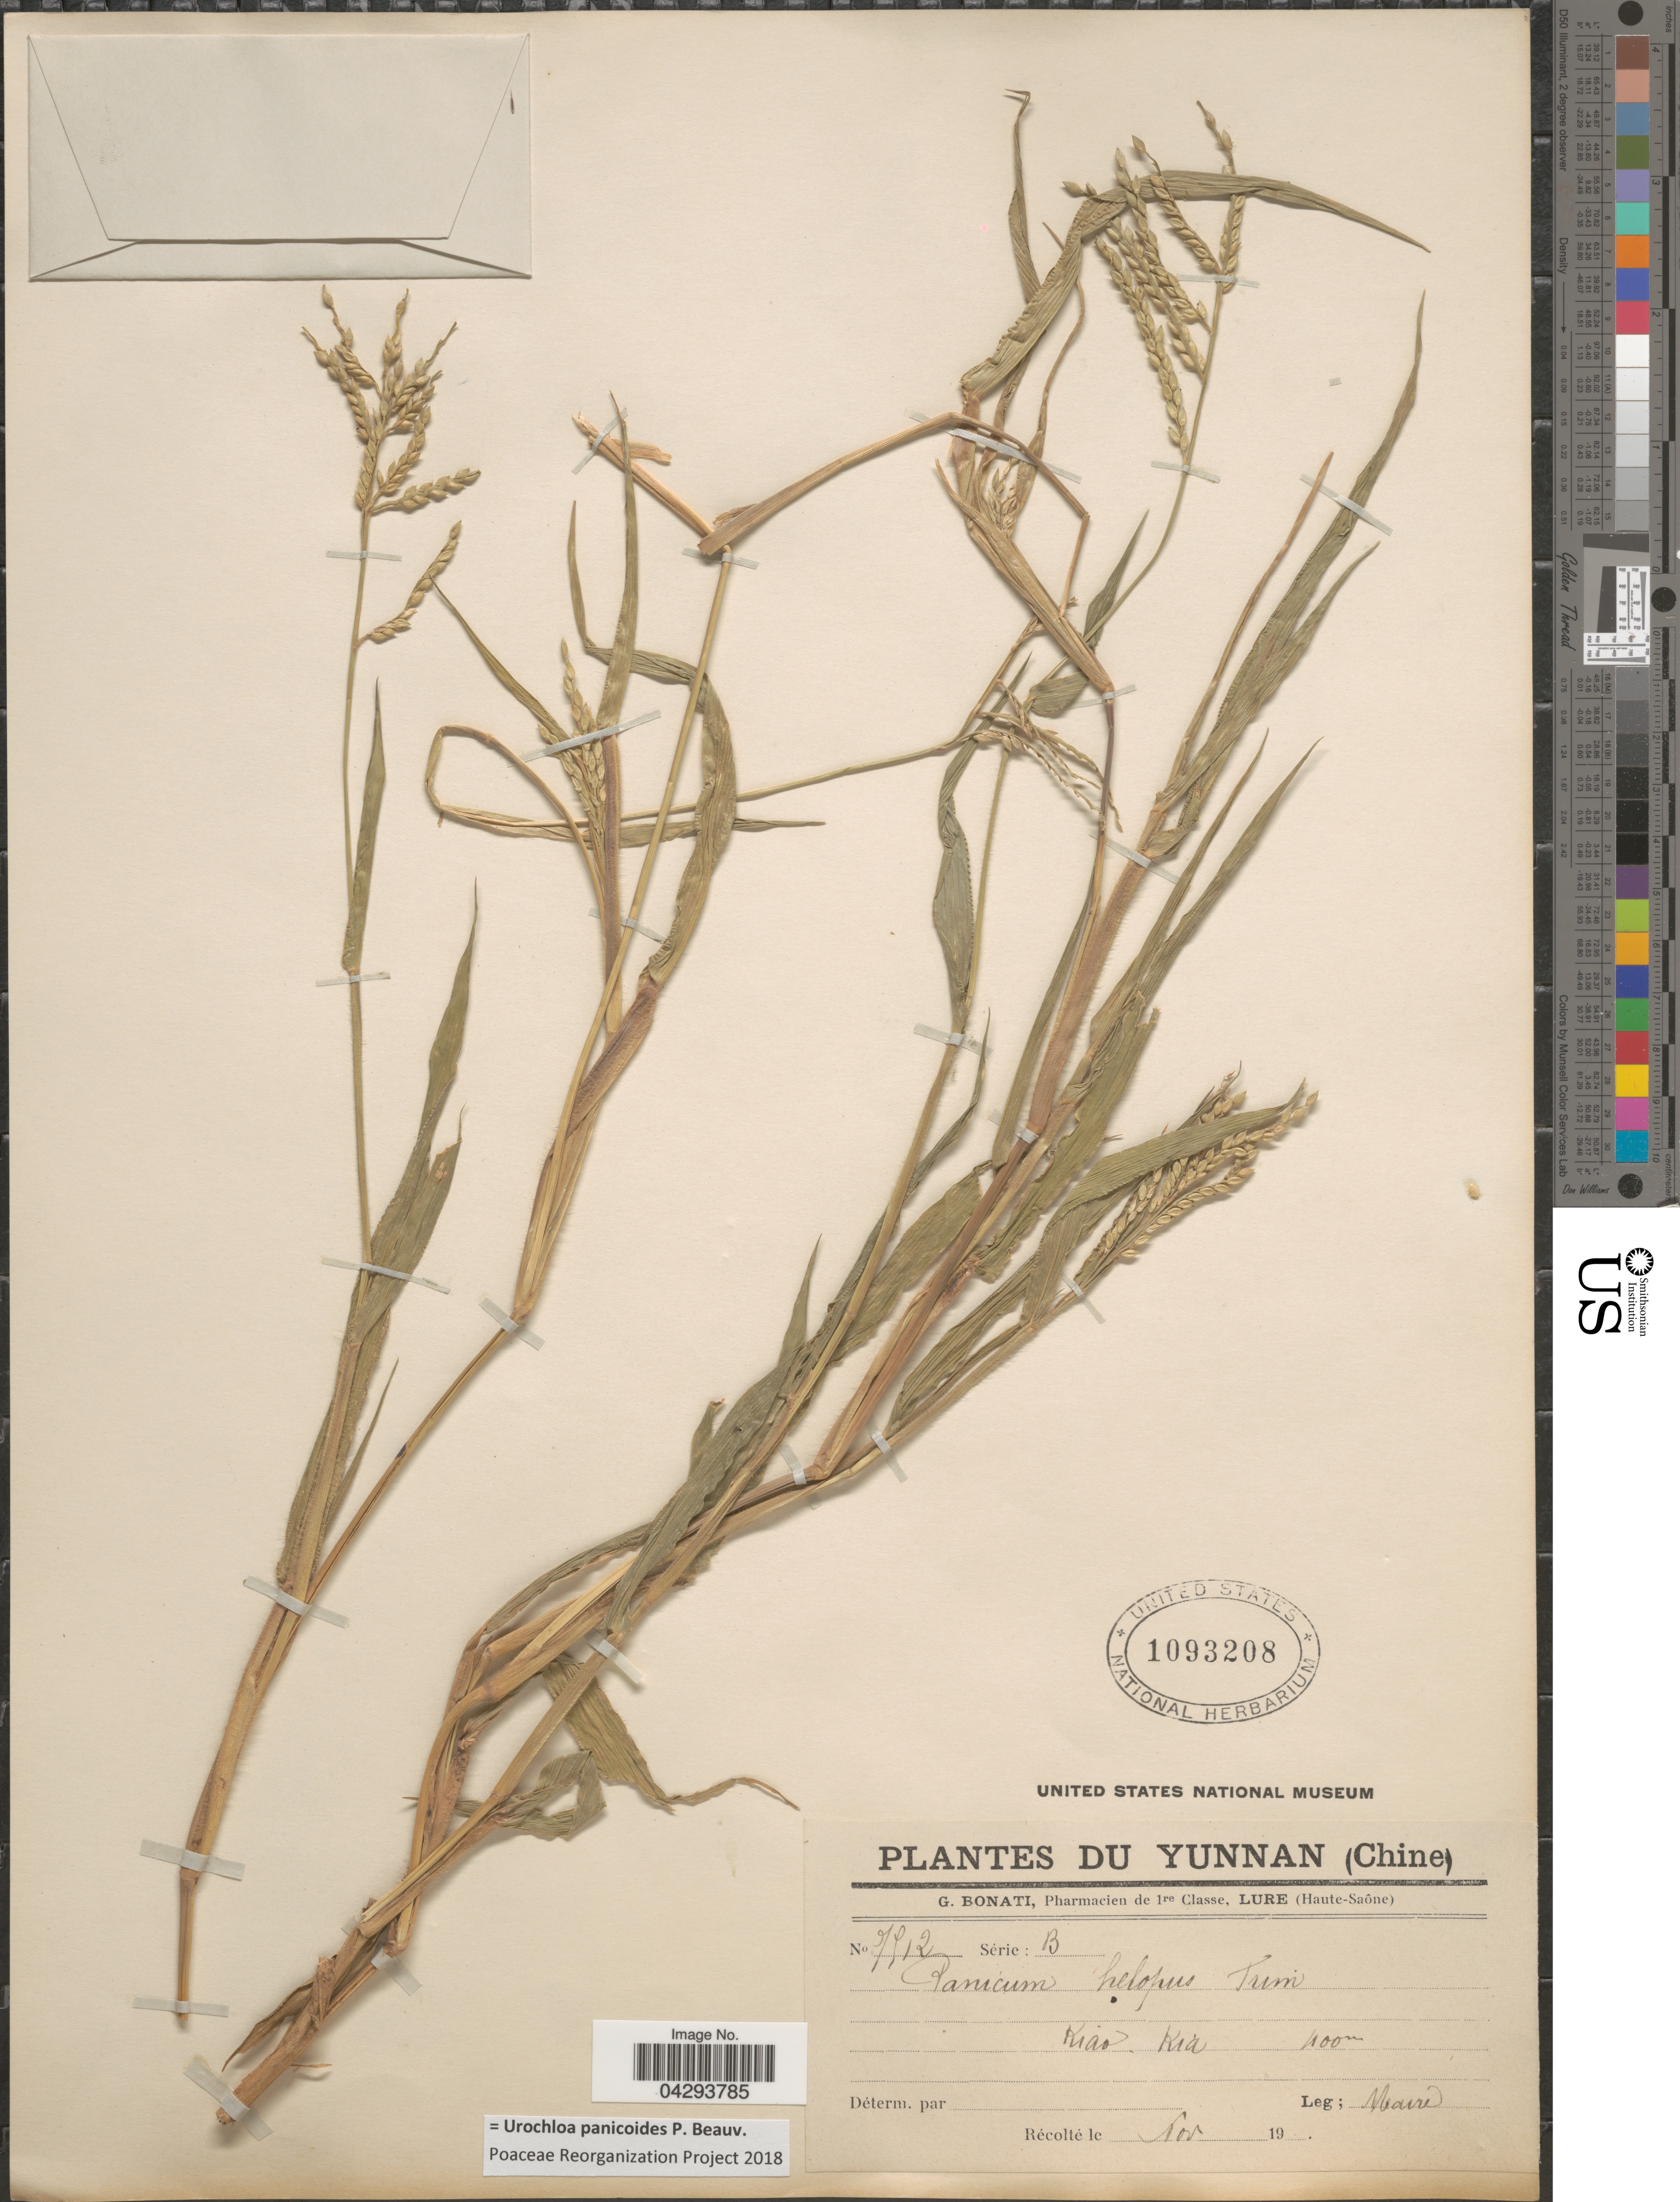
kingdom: Plantae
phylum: Tracheophyta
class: Liliopsida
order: Poales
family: Poaceae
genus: Urochloa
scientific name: Urochloa panicoides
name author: P. Beauv.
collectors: Maire, --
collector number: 7512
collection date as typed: Nov. 19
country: China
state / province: Yunnan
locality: Kiao Kia.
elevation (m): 400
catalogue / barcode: US 1093208